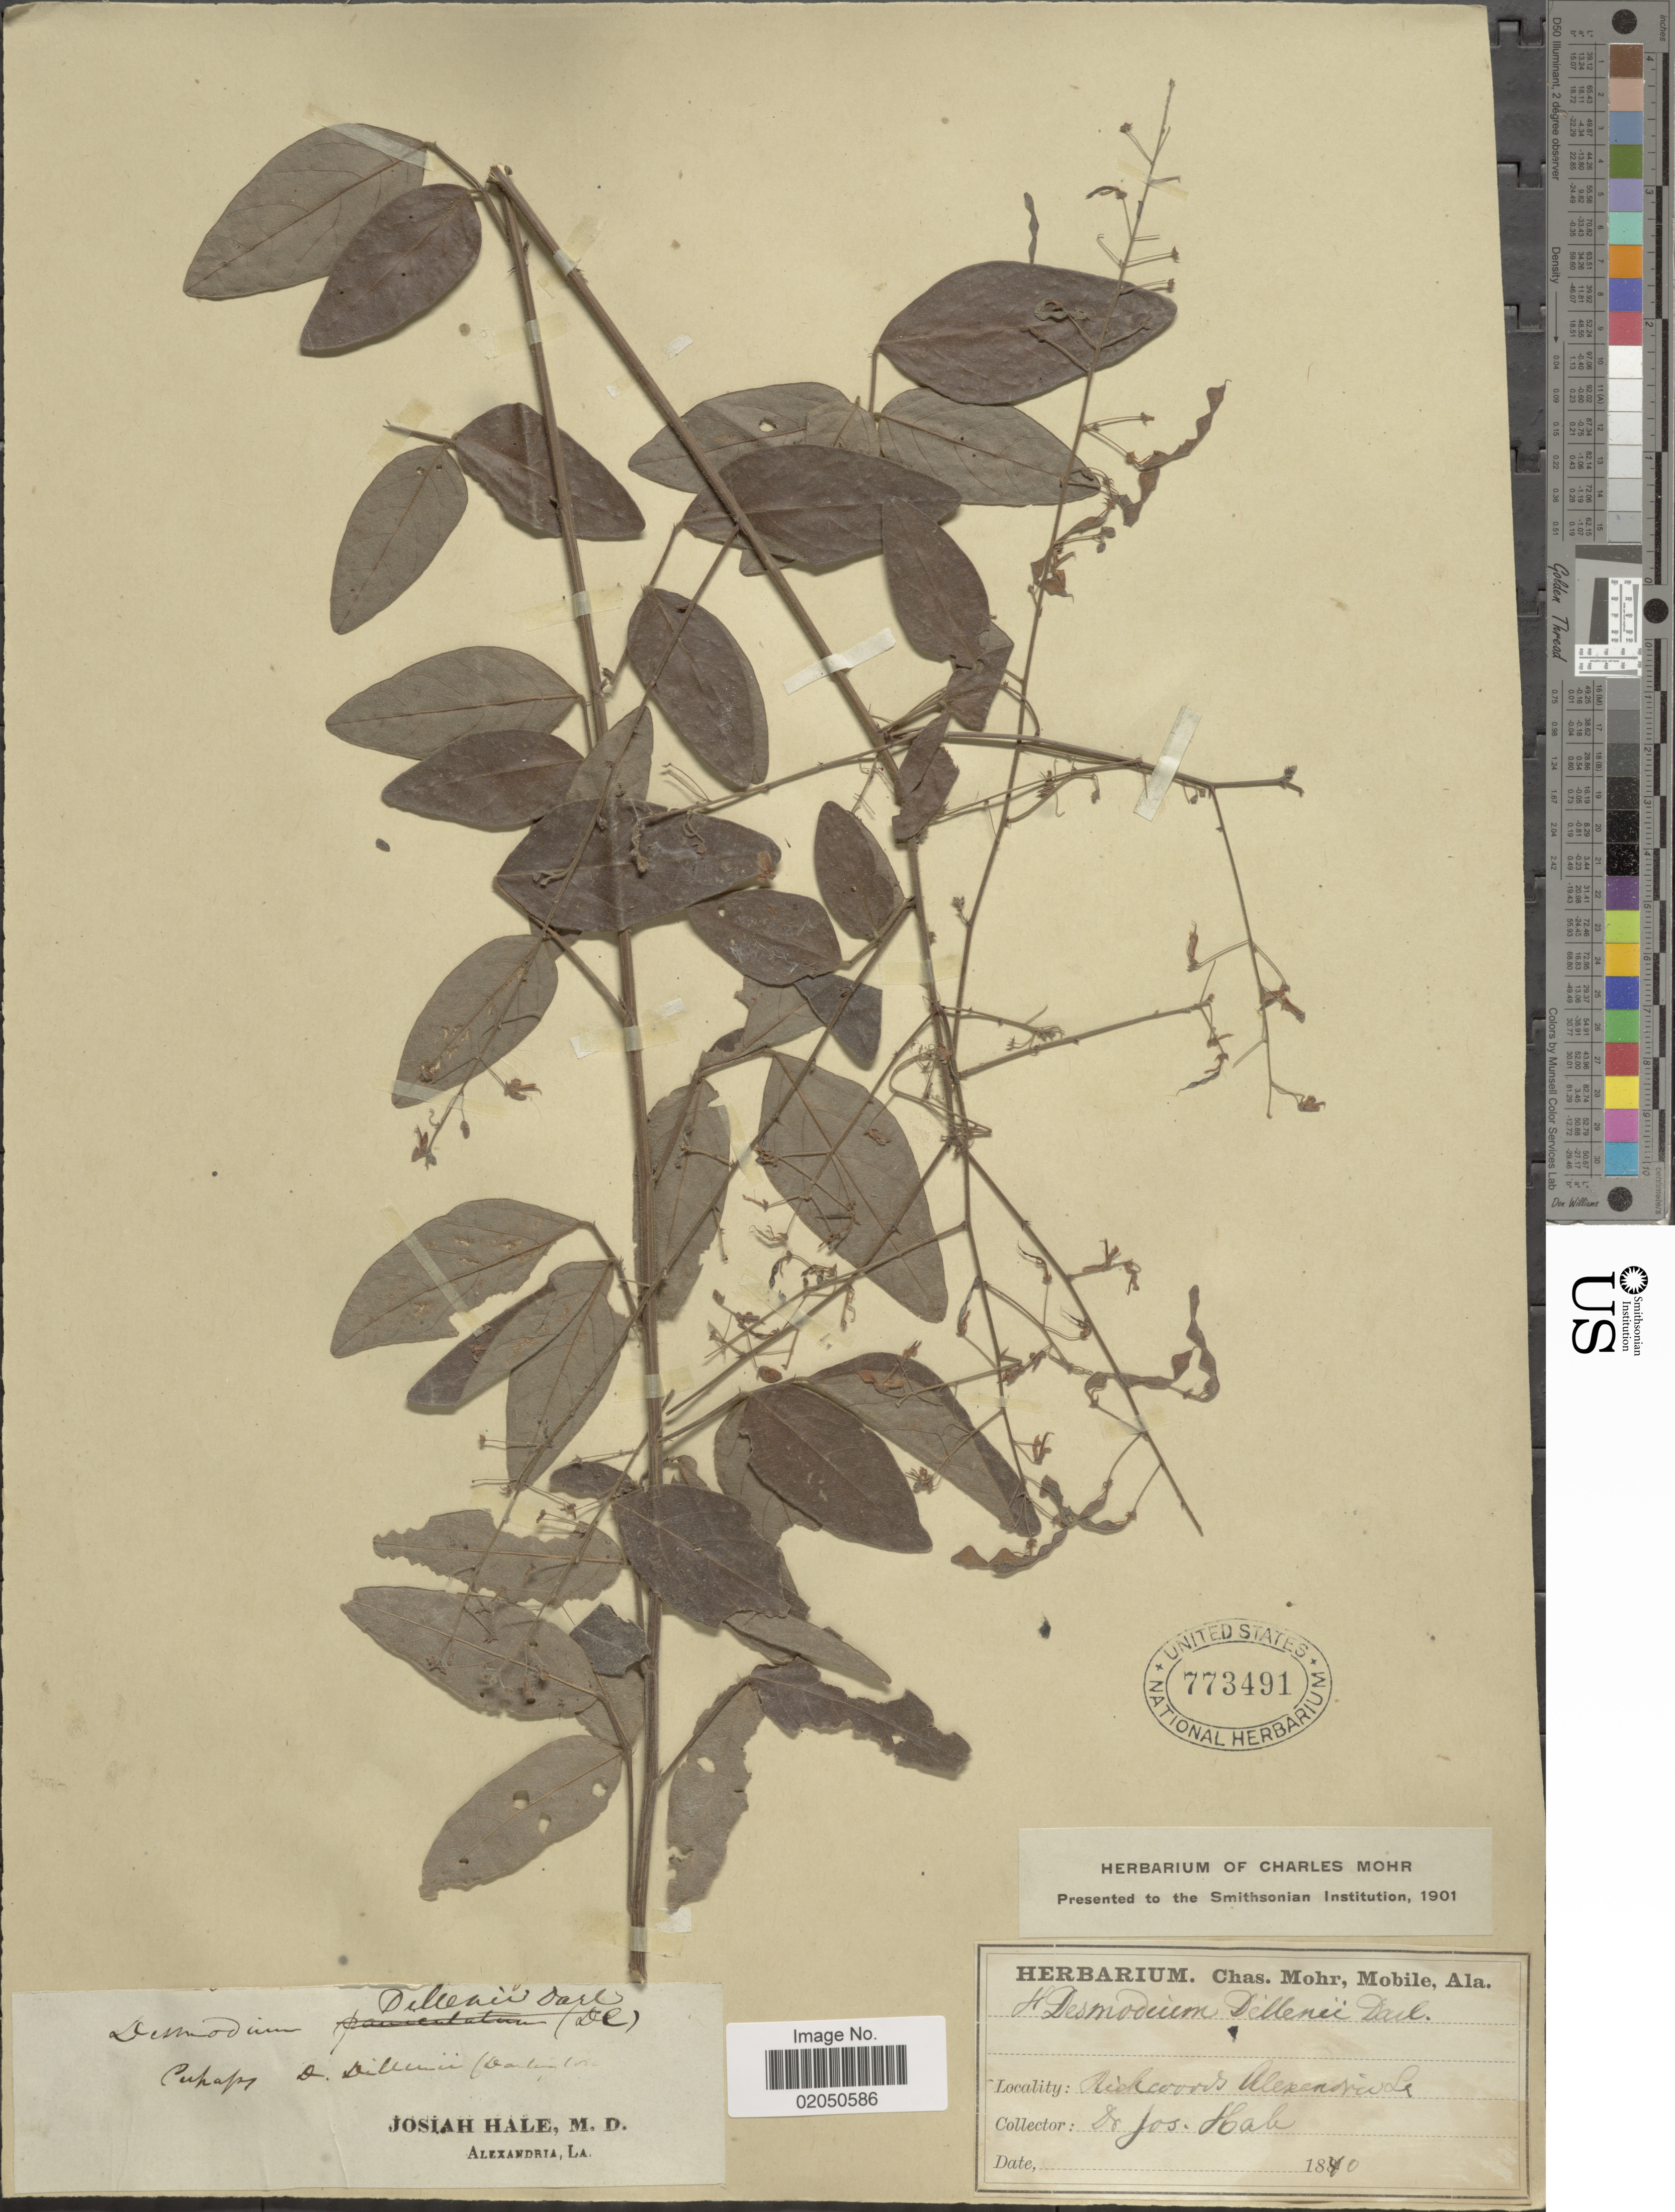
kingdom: Plantae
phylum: Tracheophyta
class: Magnoliopsida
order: Fabales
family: Fabaceae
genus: Desmodium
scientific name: Desmodium glabellum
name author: (Michx.) DC.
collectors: J. Hale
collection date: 1870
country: United States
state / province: Louisiana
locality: Alexandria.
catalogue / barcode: US 773491